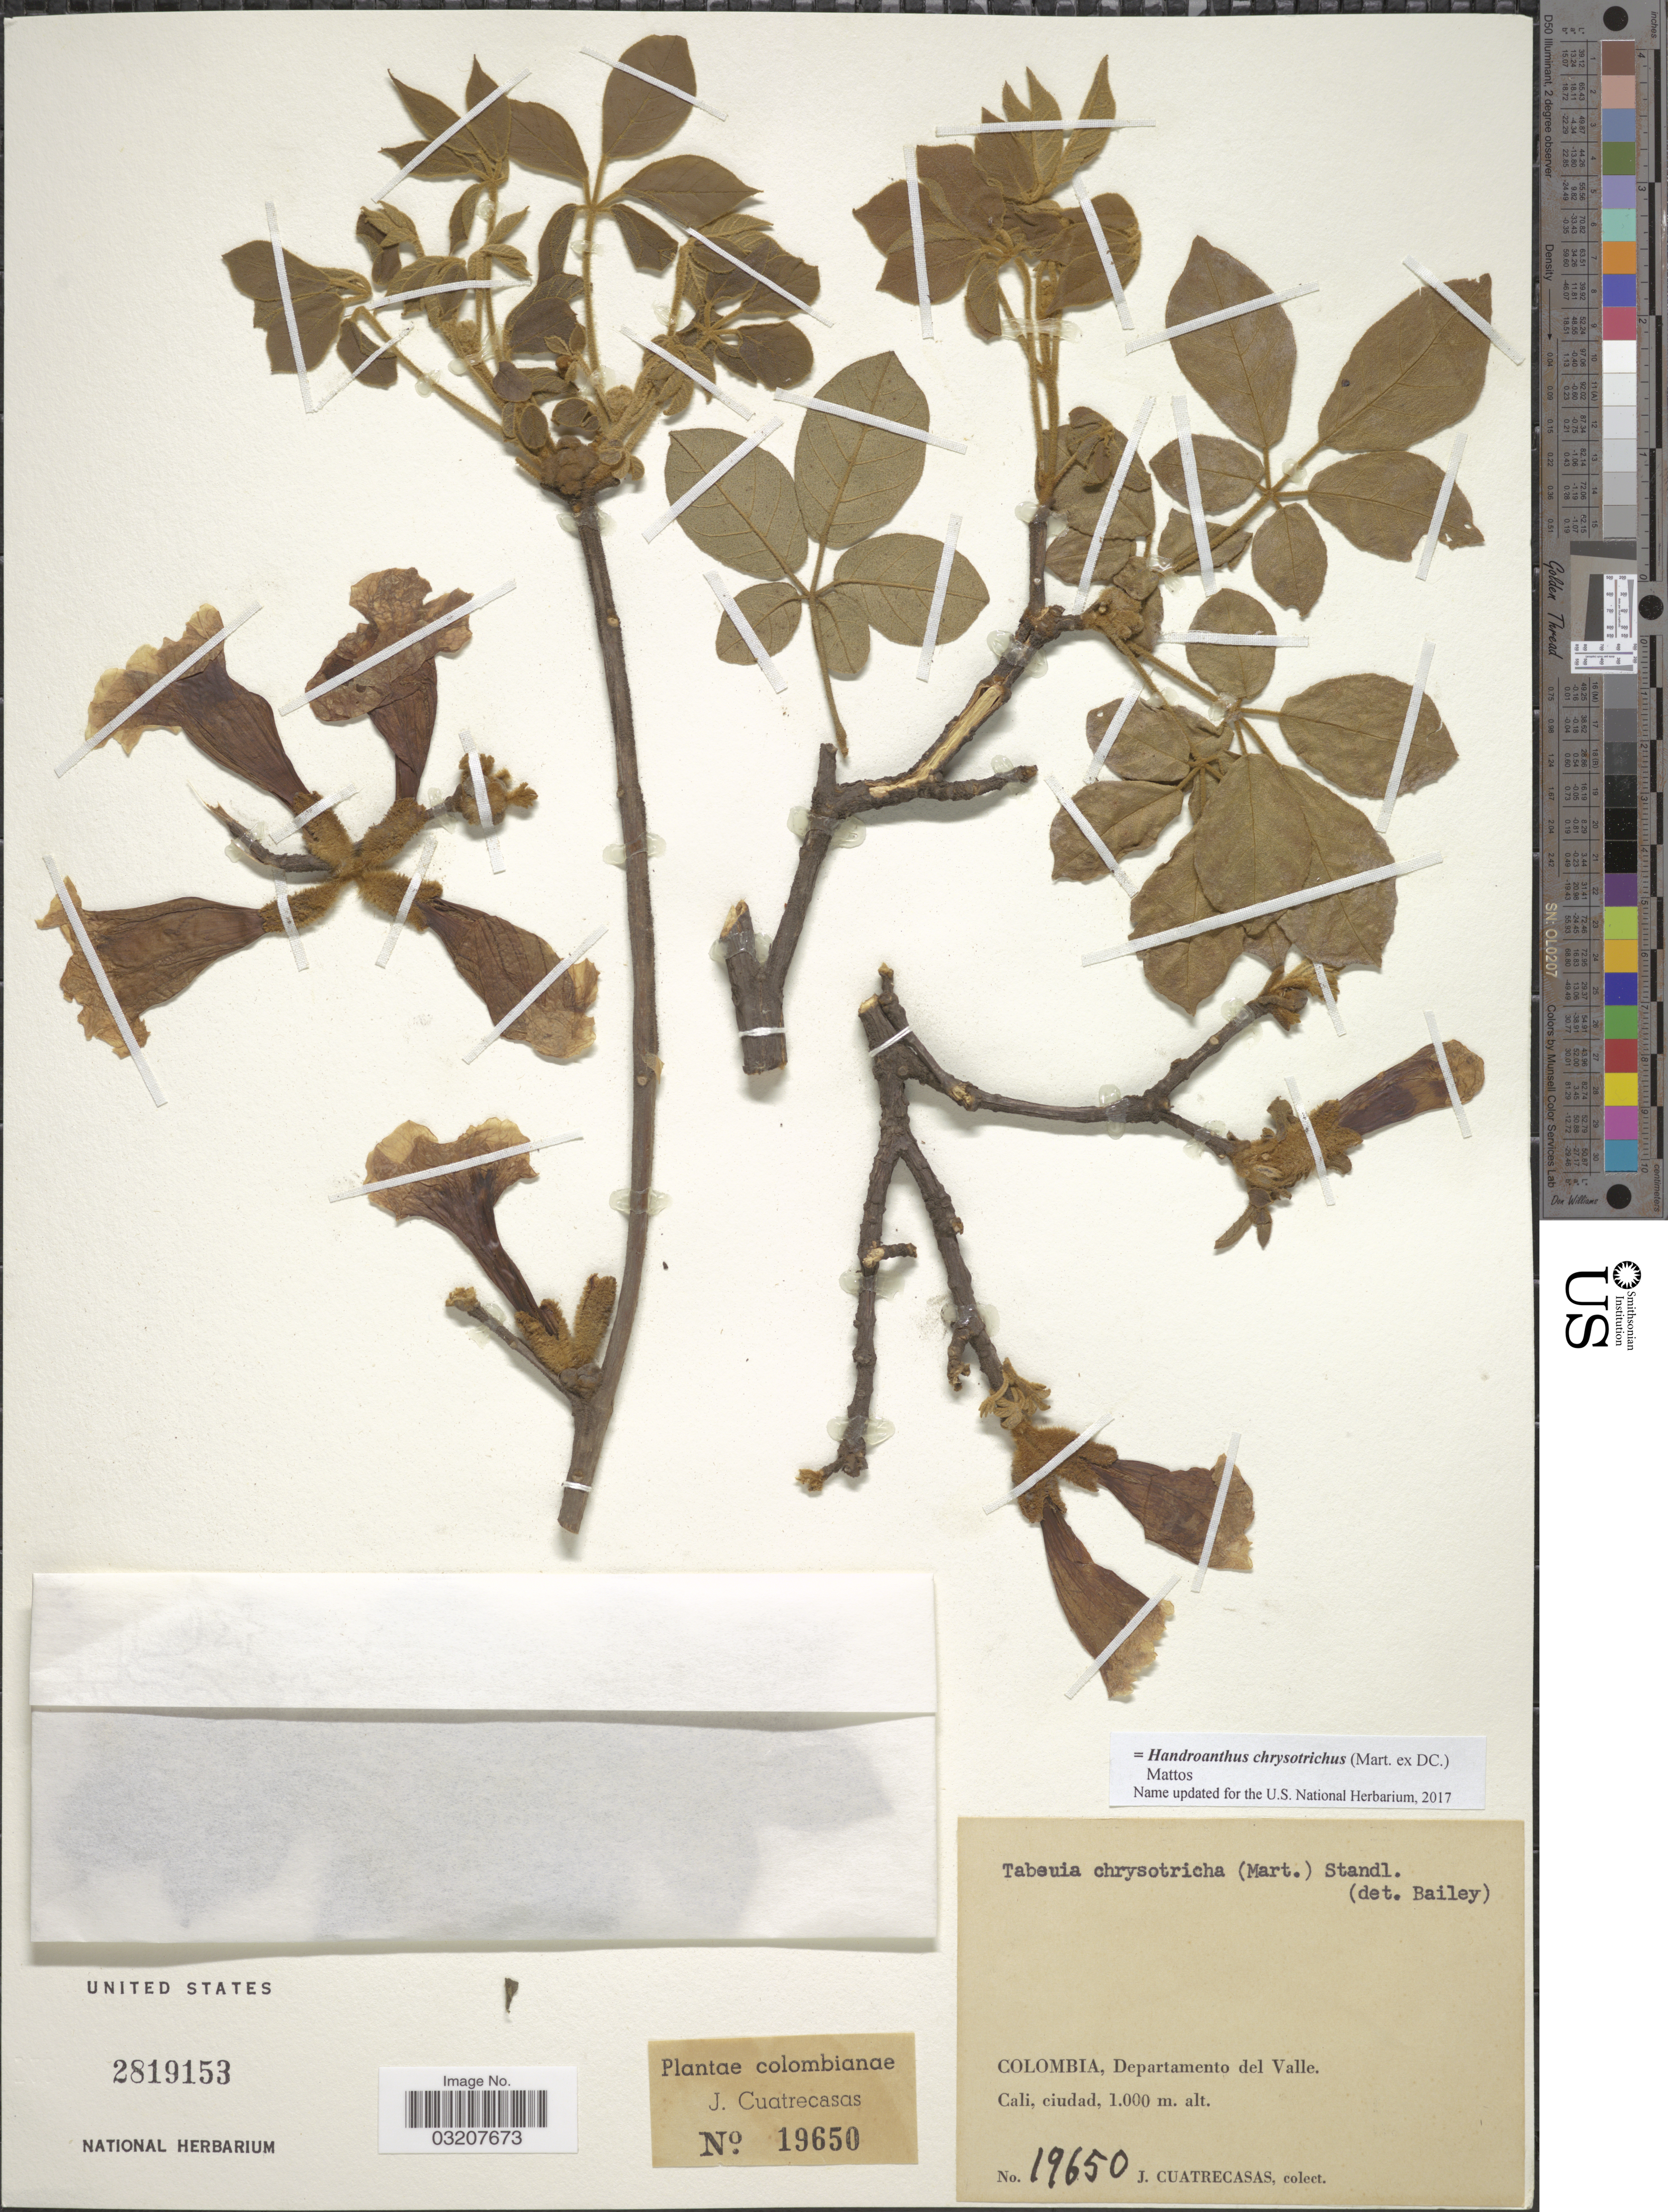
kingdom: Plantae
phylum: Tracheophyta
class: Magnoliopsida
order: Lamiales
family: Bignoniaceae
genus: Handroanthus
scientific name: Handroanthus chrysotrichus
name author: (Mart. ex A. DC.) Mattos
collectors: J. Cuatrecasas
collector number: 19650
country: Colombia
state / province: Valle del Cauca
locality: Departamento del Valle. Cali, ciudad.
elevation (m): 1000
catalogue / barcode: US 2819153